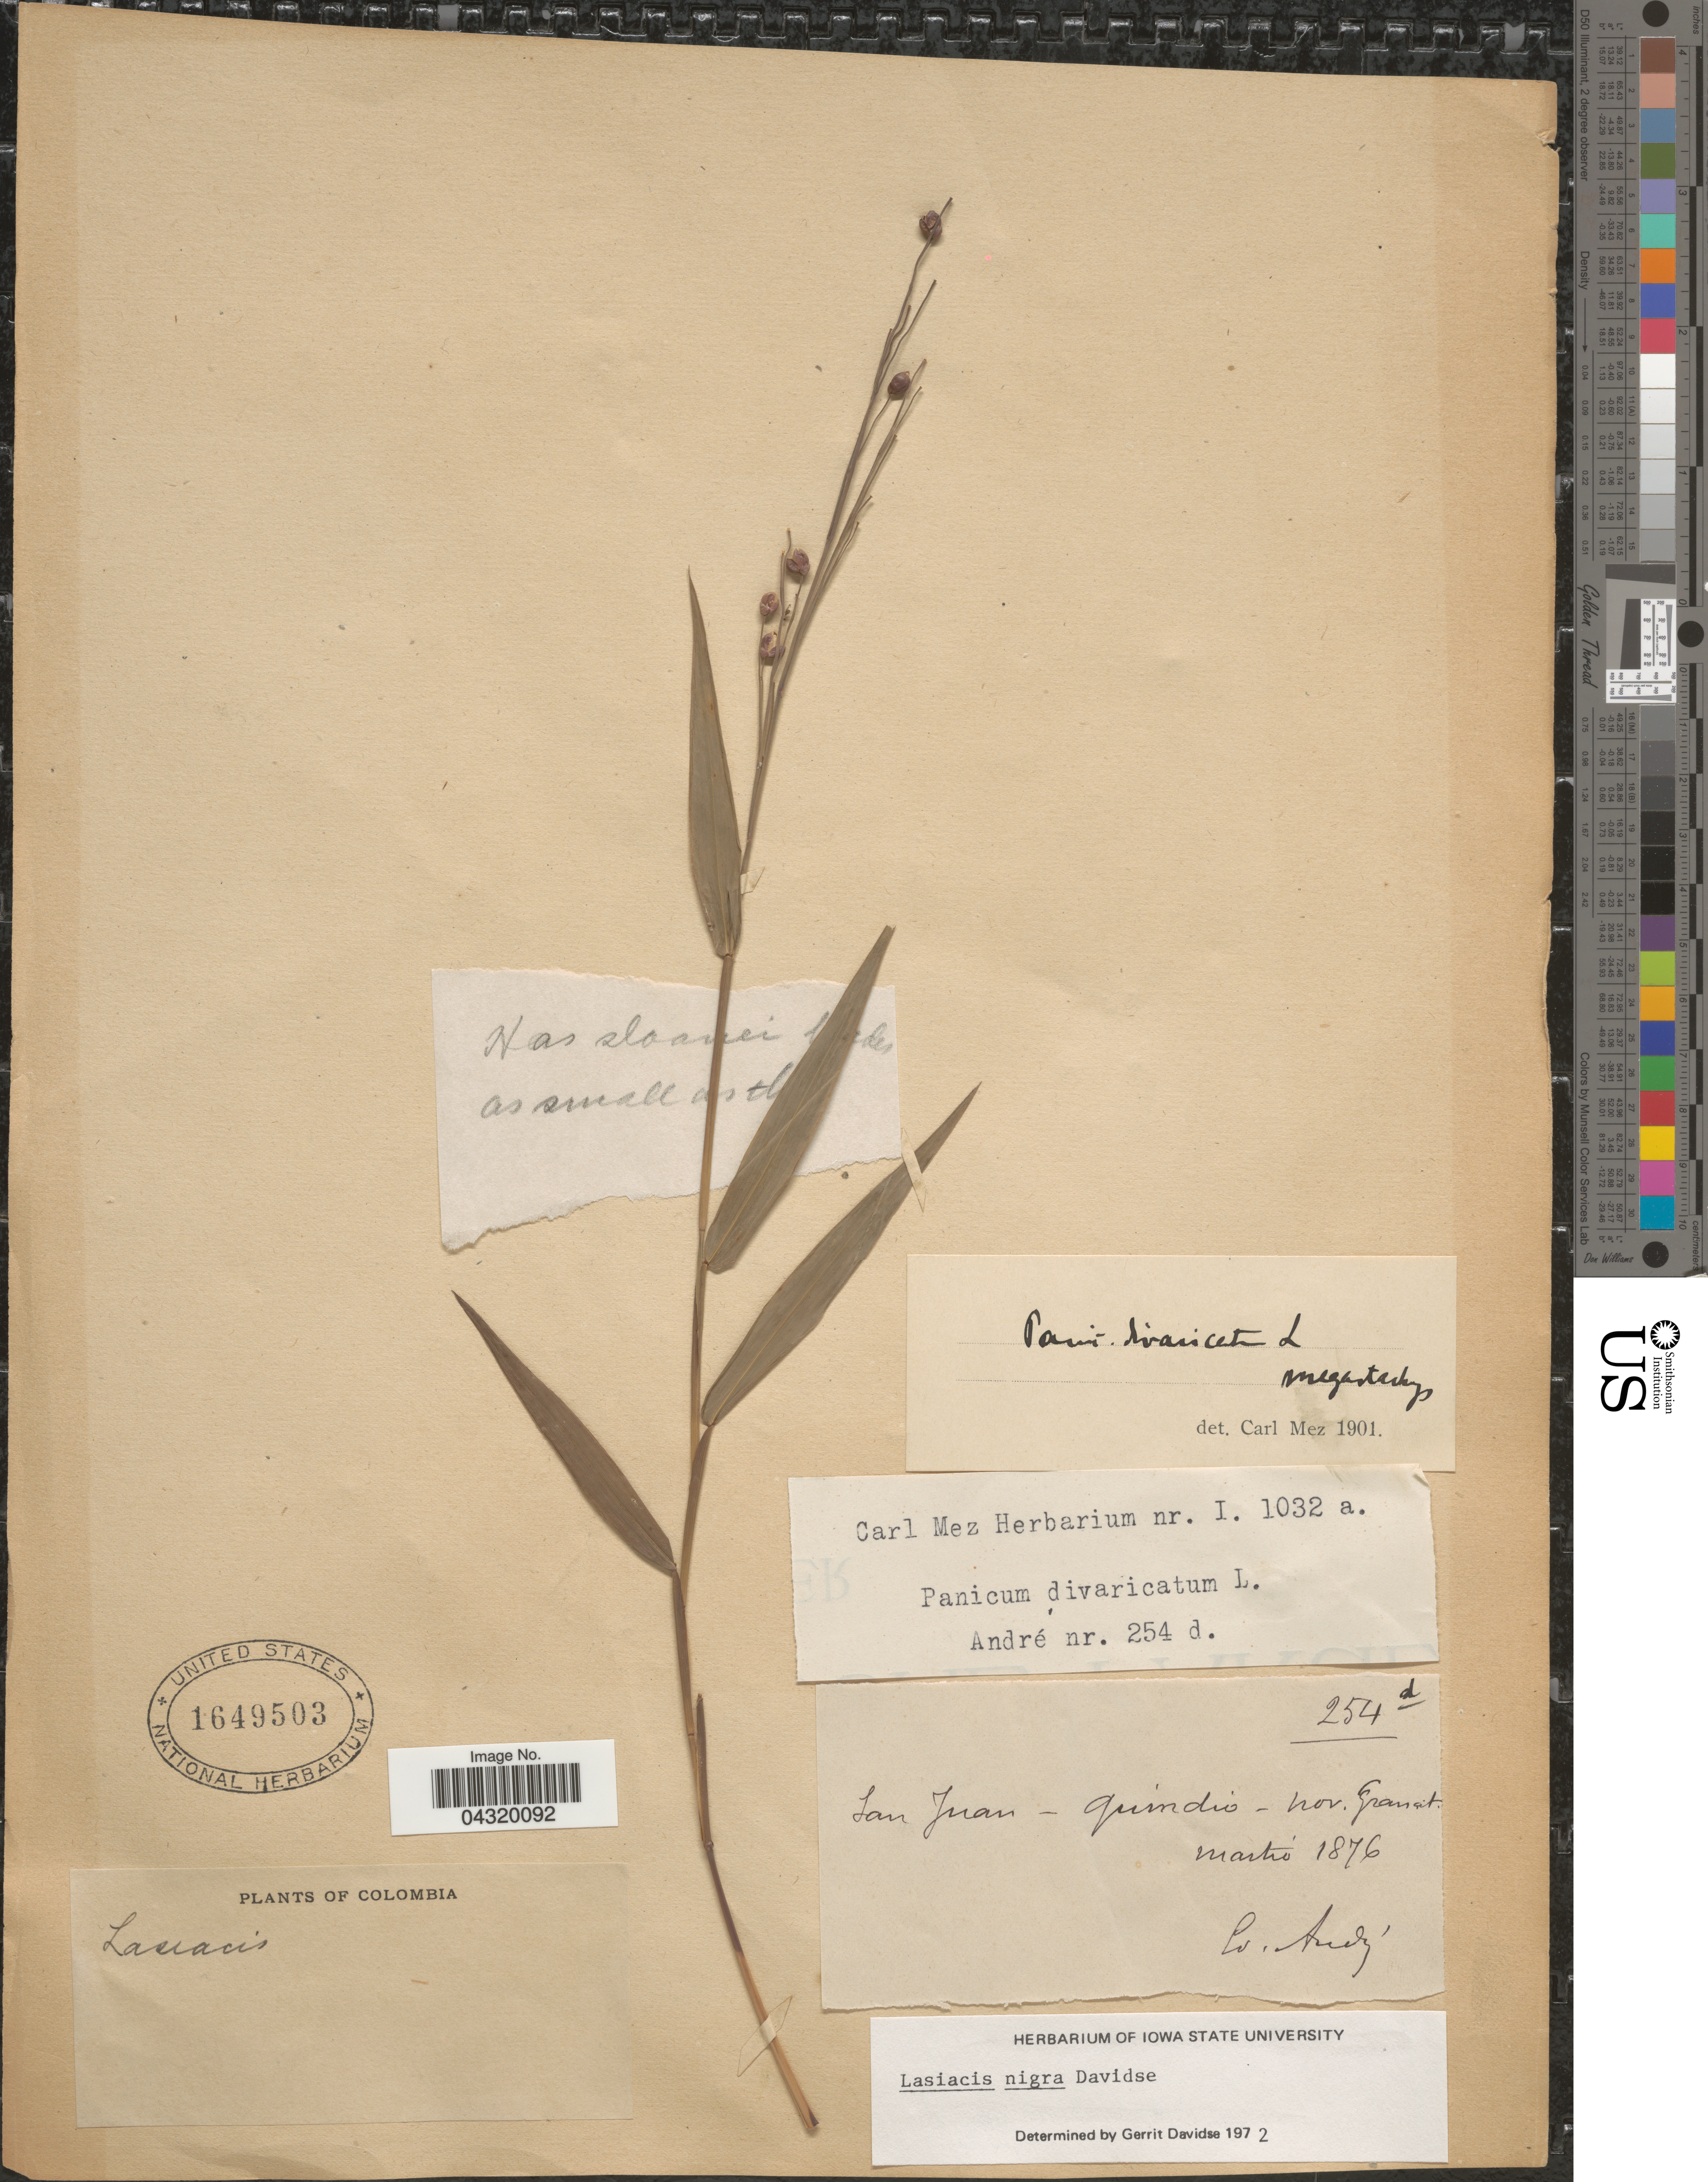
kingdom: Plantae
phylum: Tracheophyta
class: Liliopsida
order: Poales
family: Poaceae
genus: Lasiacis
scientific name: Lasiacis nigra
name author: Davidse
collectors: André, --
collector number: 254d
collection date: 1876-03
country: Colombia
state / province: Quindio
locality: Quindio - nov. Granat.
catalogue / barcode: US 1649503